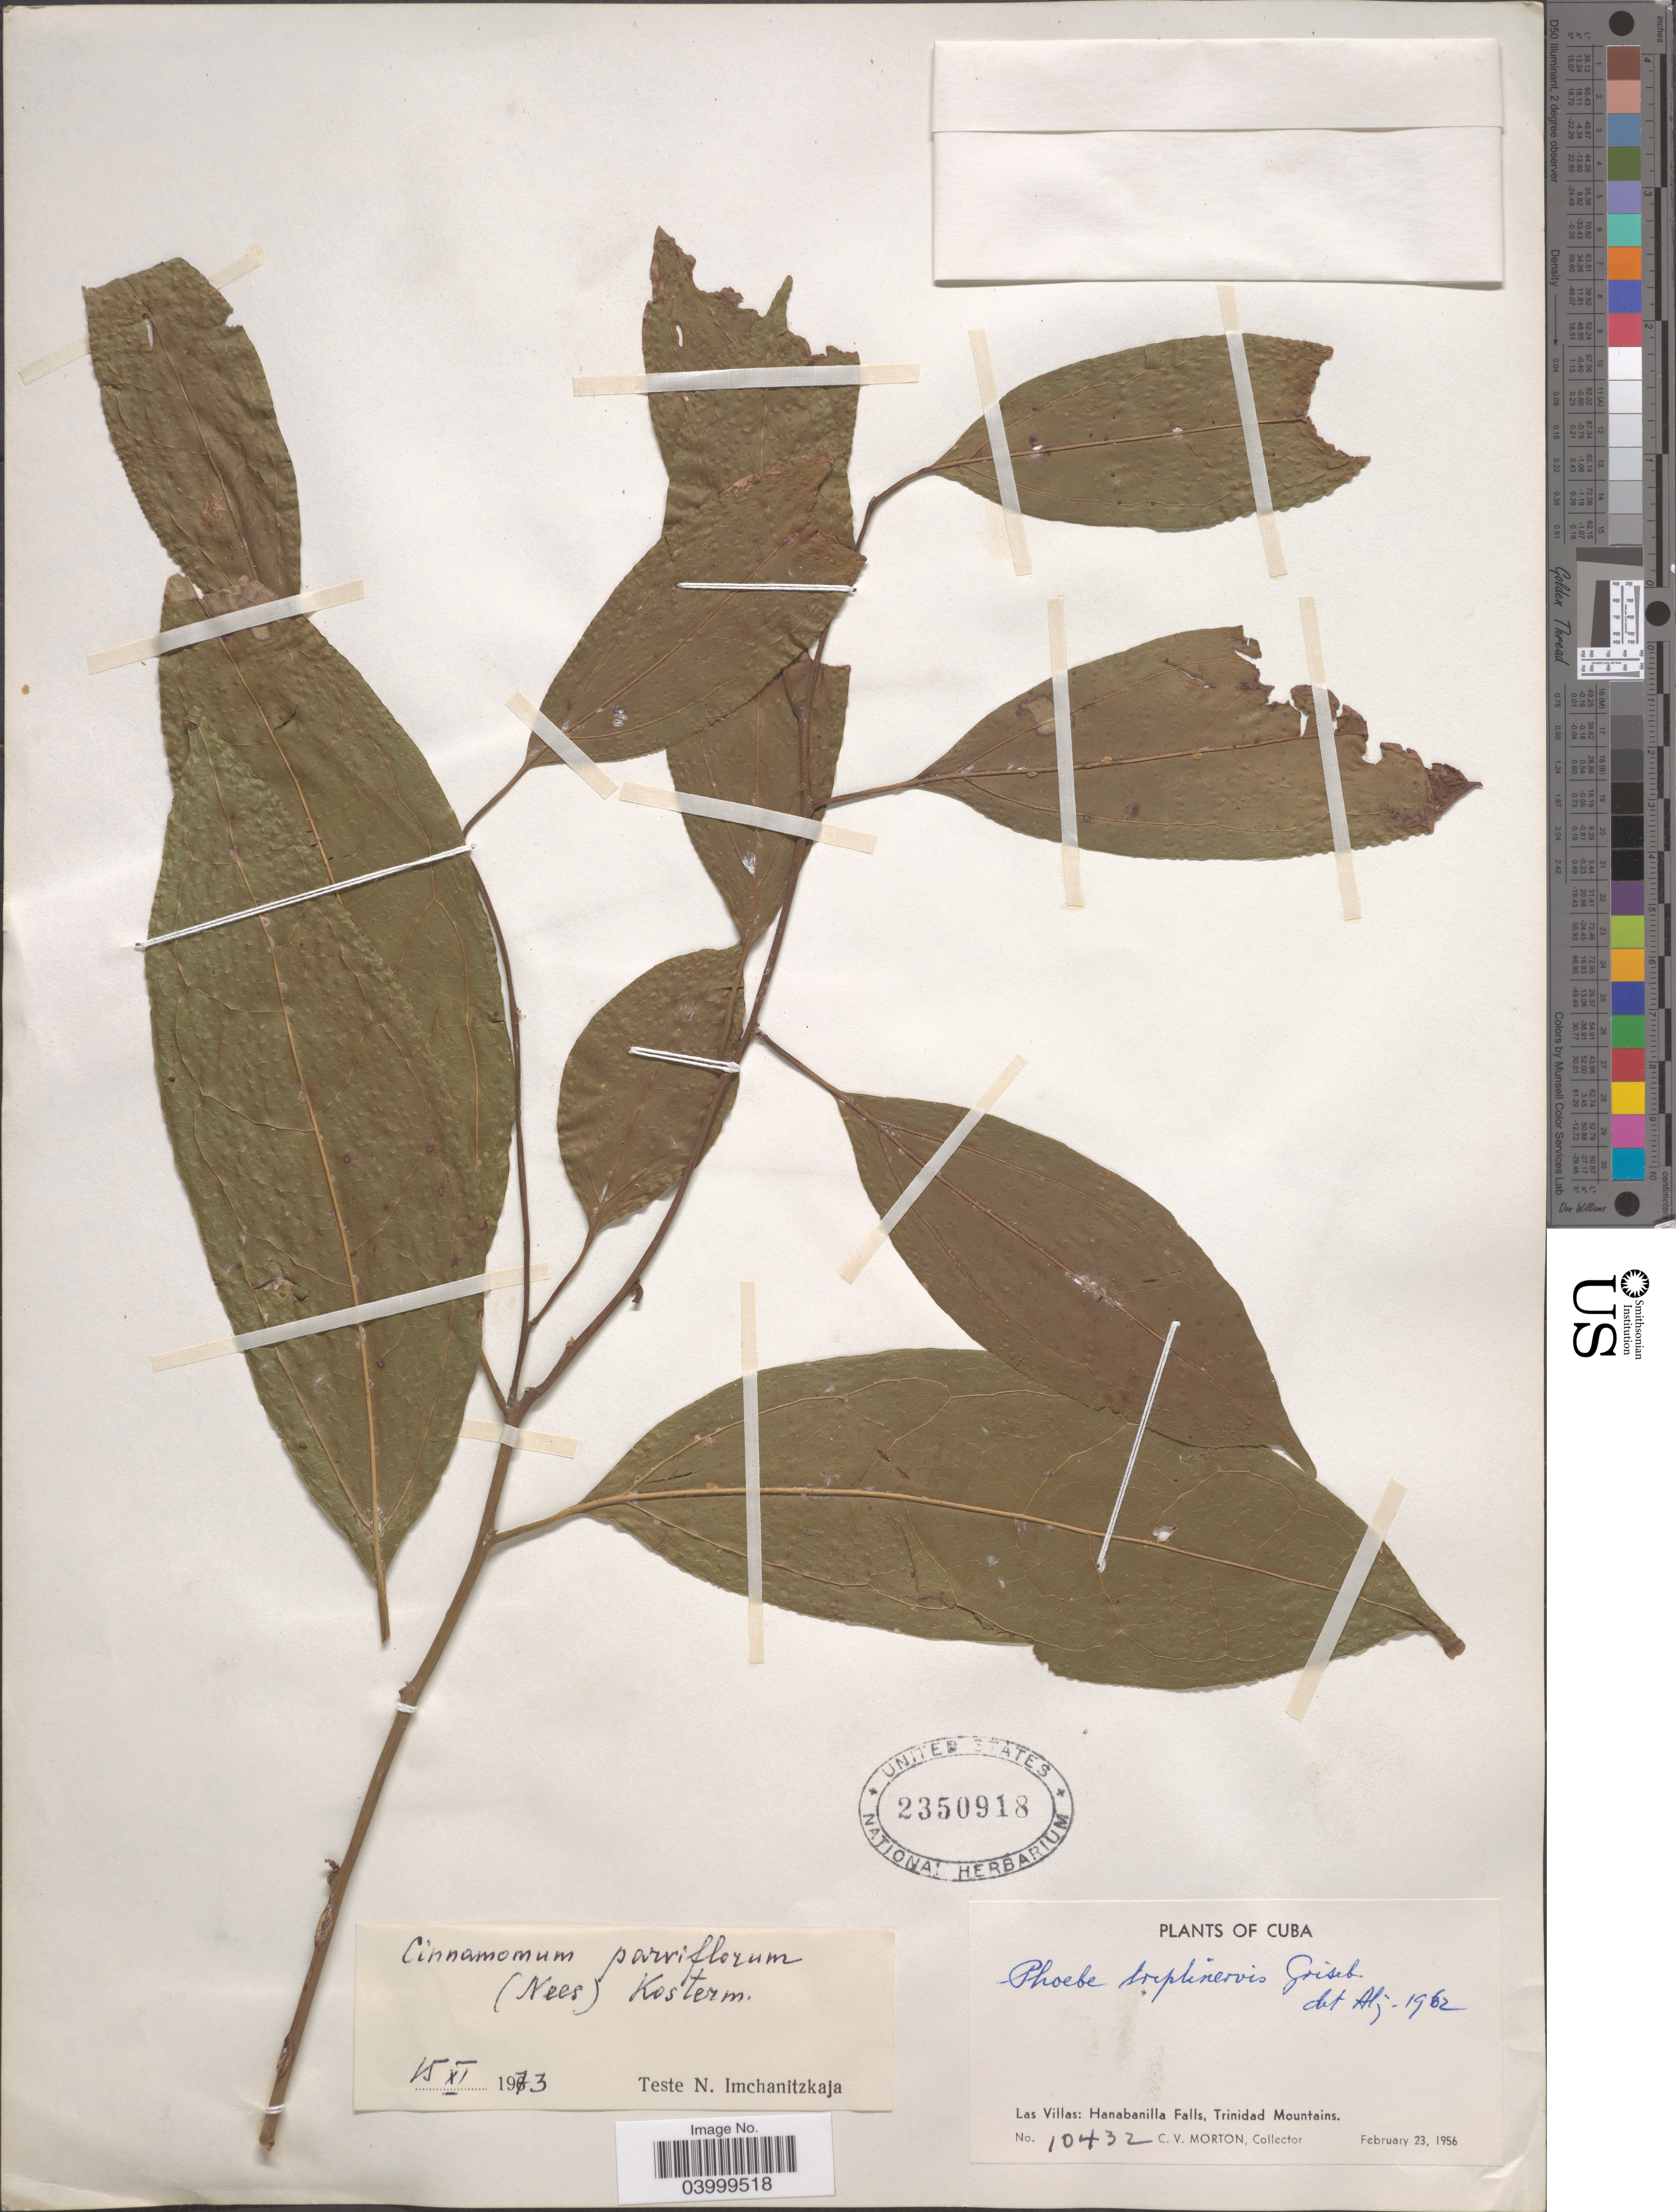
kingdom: Plantae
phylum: Tracheophyta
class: Magnoliopsida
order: Laurales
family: Lauraceae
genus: Cinnamomum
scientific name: Cinnamomum parviflorum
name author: (Nees) Kosterm.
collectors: C. V. Morton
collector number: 10432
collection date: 1956-02-23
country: Cuba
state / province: Las Villas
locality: Hanabanilla Falls, Trinidad Mountains.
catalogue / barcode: US 2350918